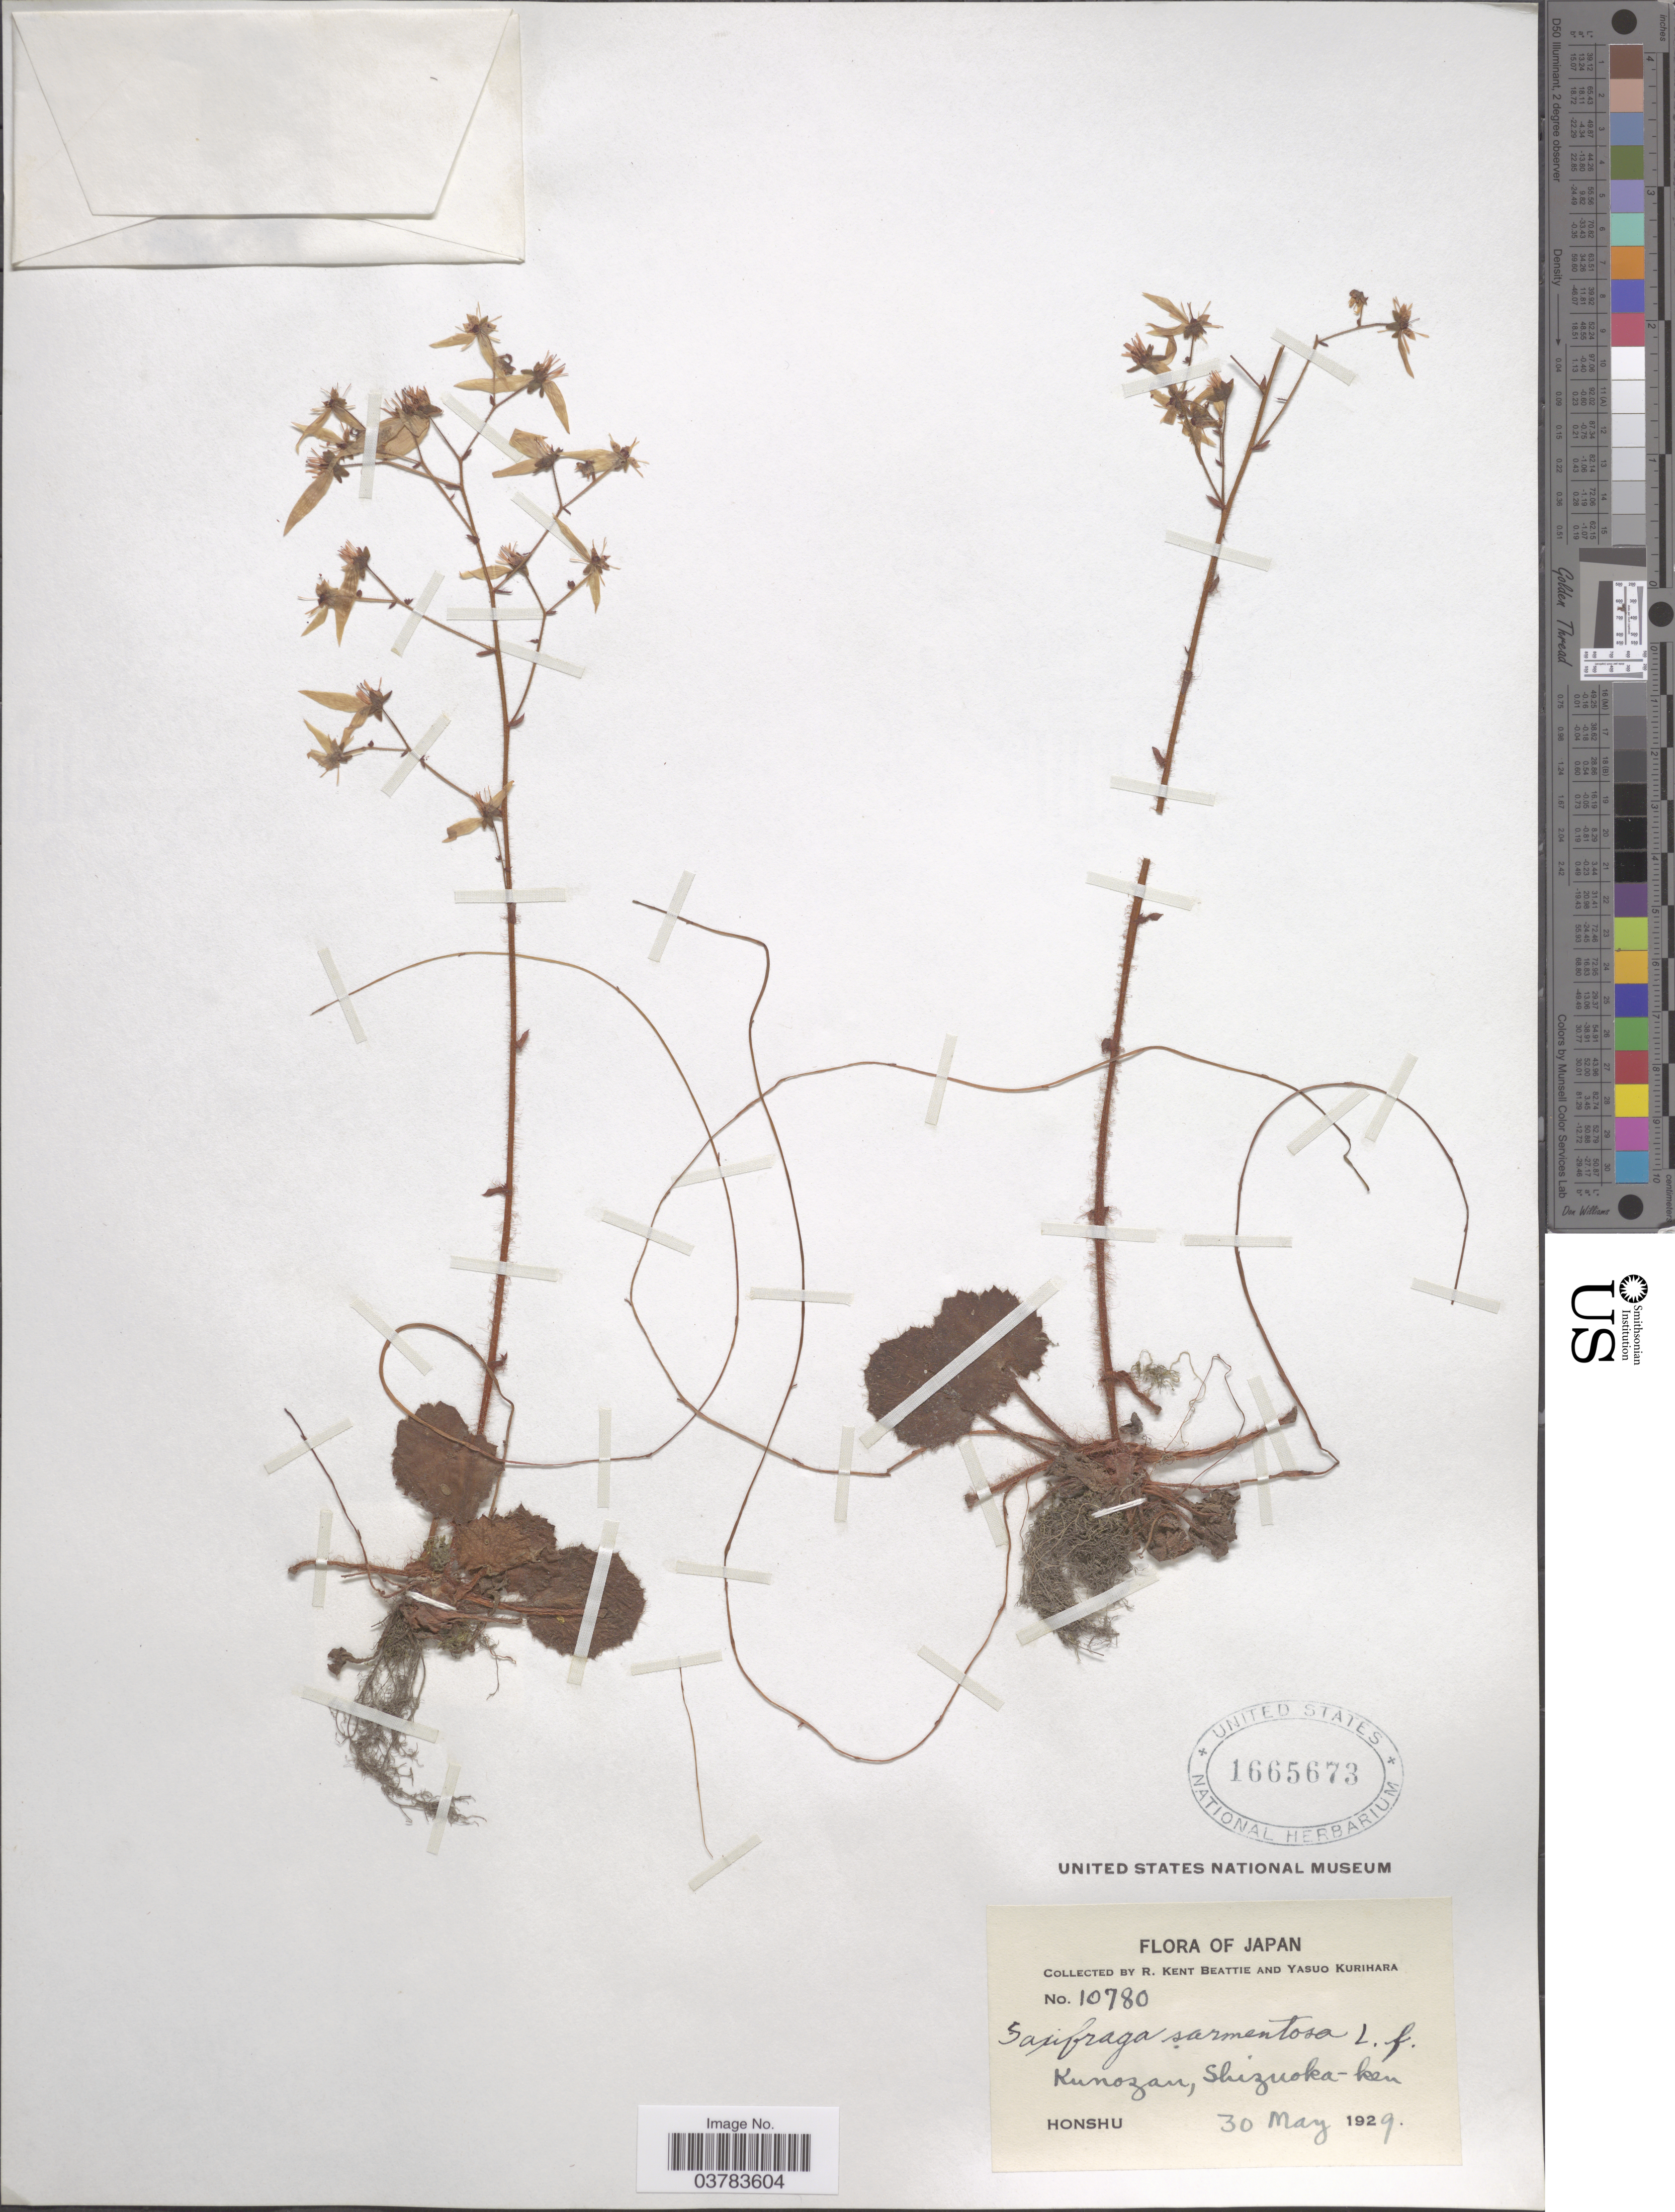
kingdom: Plantae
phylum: Tracheophyta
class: Magnoliopsida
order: Saxifragales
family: Saxifragaceae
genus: Saxifraga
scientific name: Saxifraga sarmentosa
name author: L. f.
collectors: R. K. Beattie & Y. Kurihara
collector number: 10780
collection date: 1929-05-30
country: Japan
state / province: Sizuoka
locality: Kunozan, Shizuoka-ken.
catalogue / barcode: US 1665673